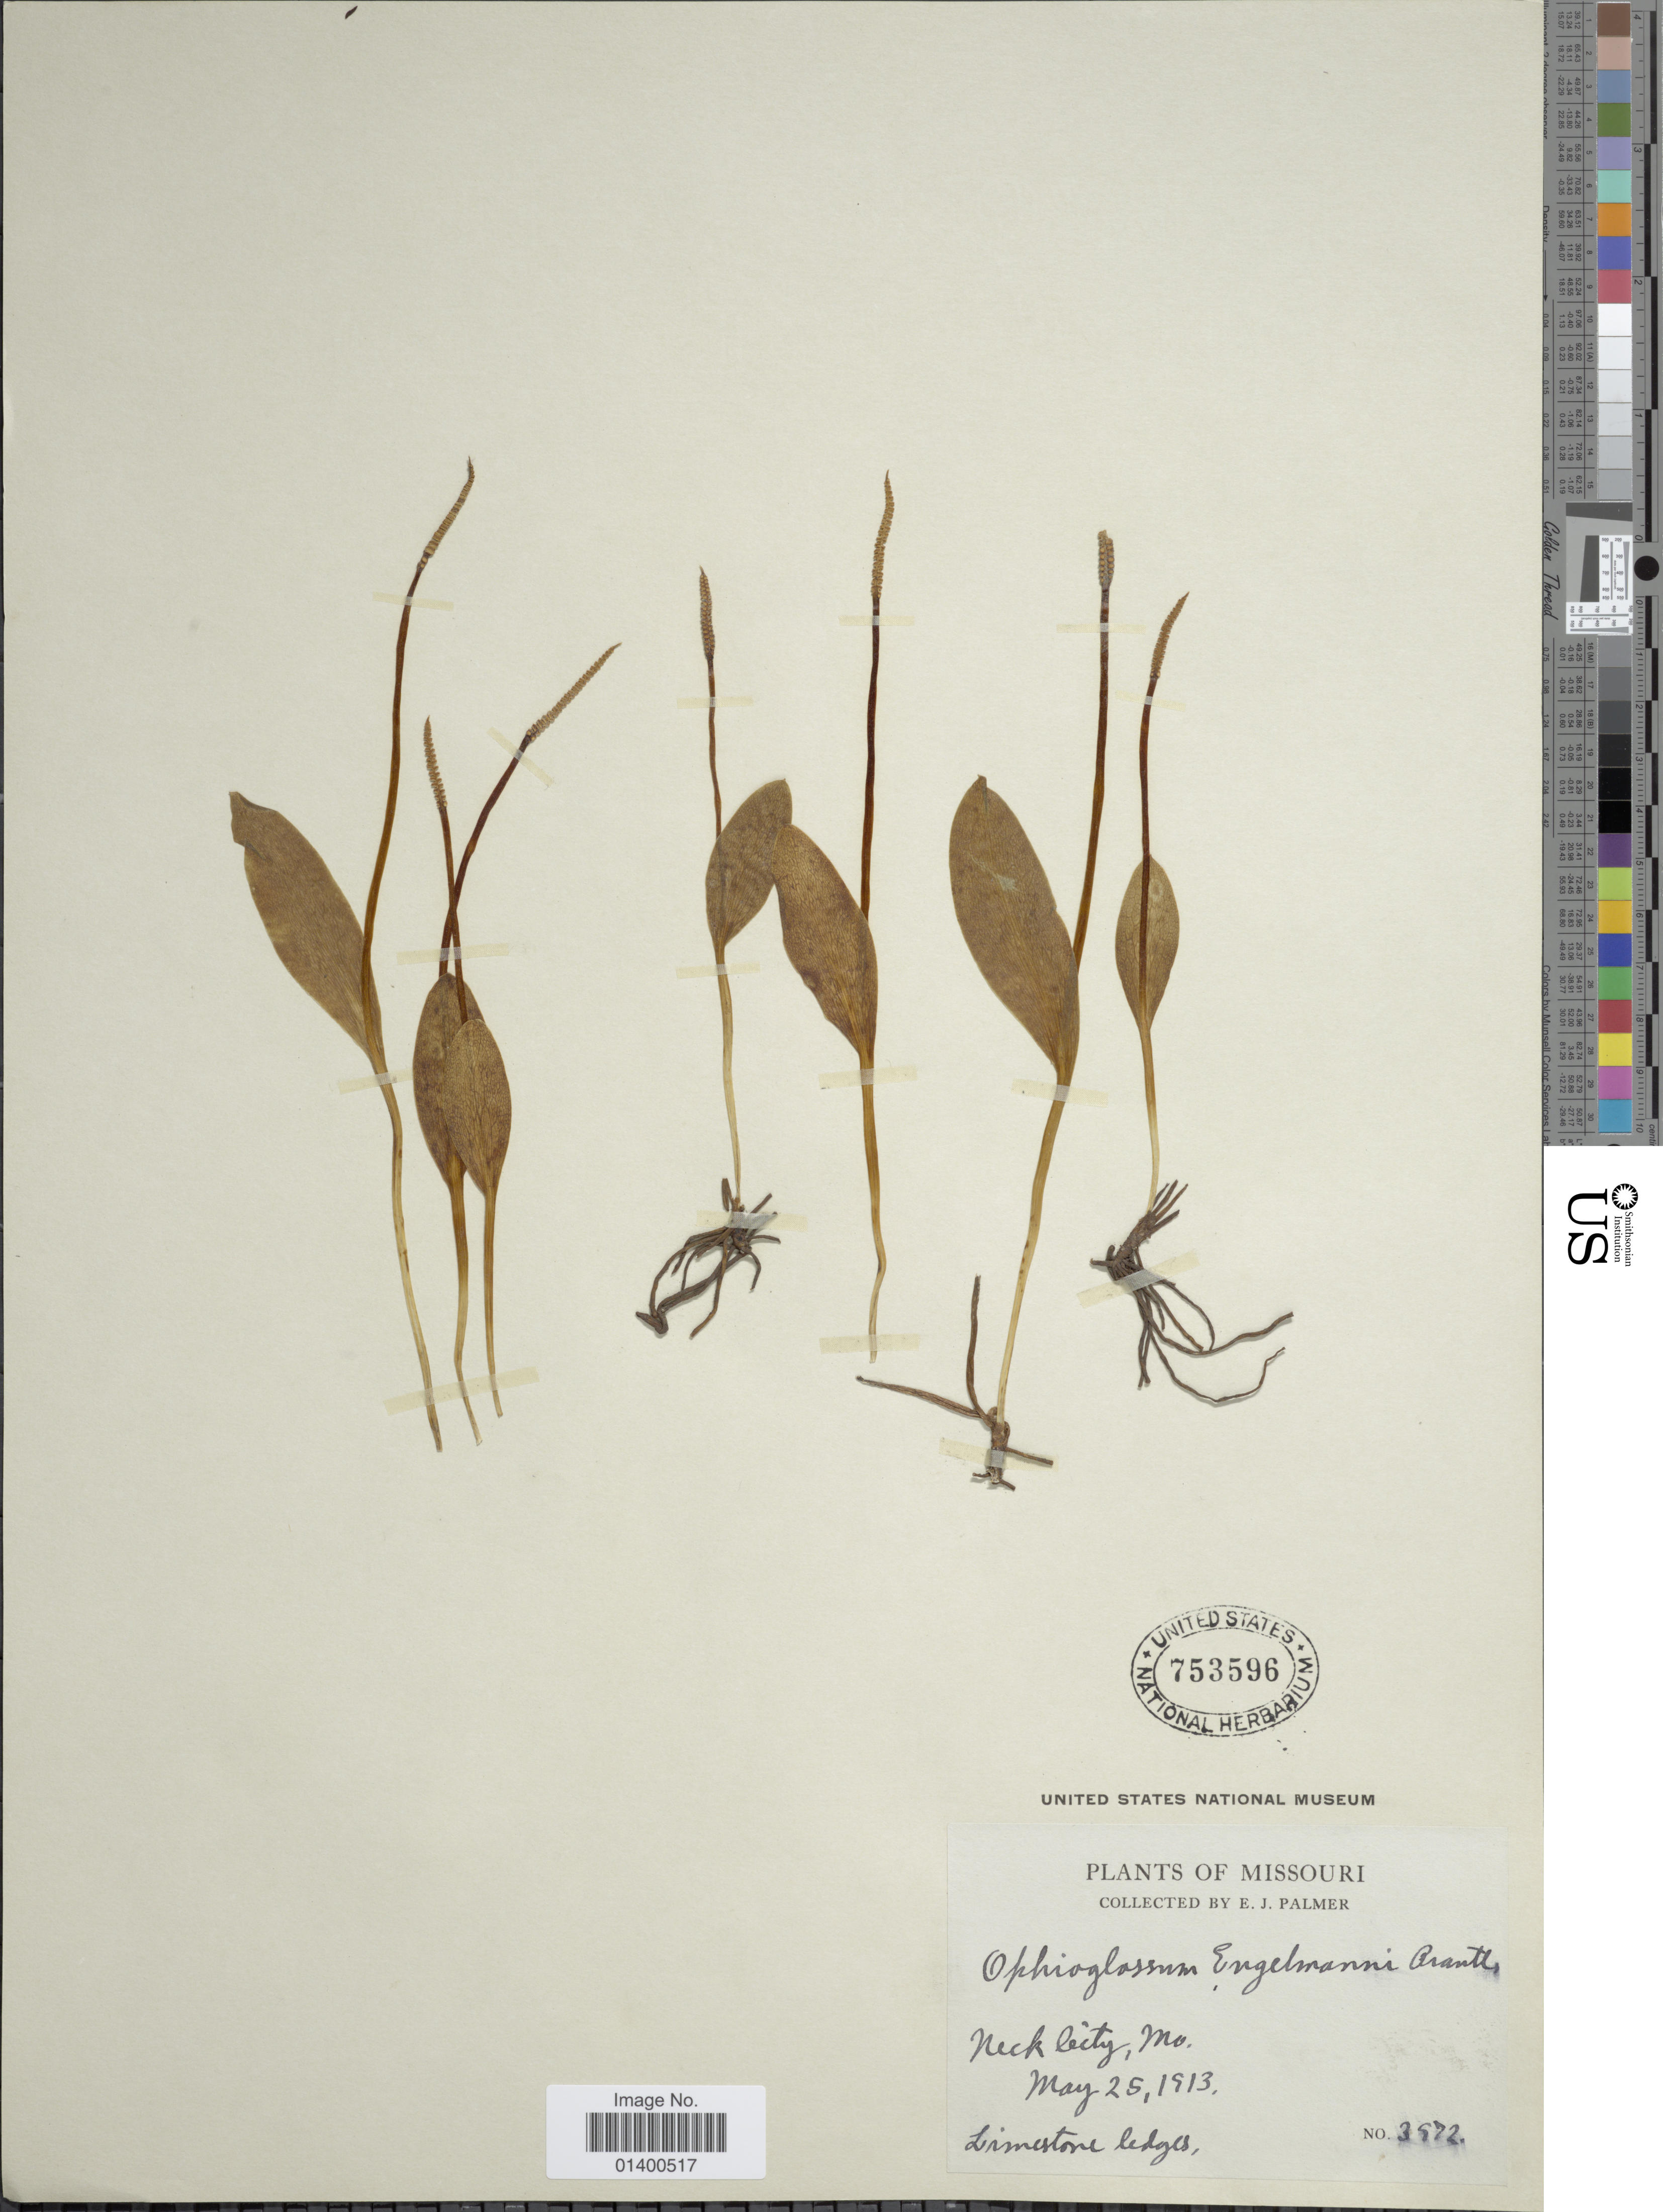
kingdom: Plantae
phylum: Tracheophyta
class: Polypodiopsida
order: Ophioglossales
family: Ophioglossaceae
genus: Ophioglossum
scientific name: Ophioglossum engelmannii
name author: Prantl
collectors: E. J. Palmer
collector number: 3972*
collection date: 1913-05-25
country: United States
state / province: Missouri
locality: Neck City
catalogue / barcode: US 753596